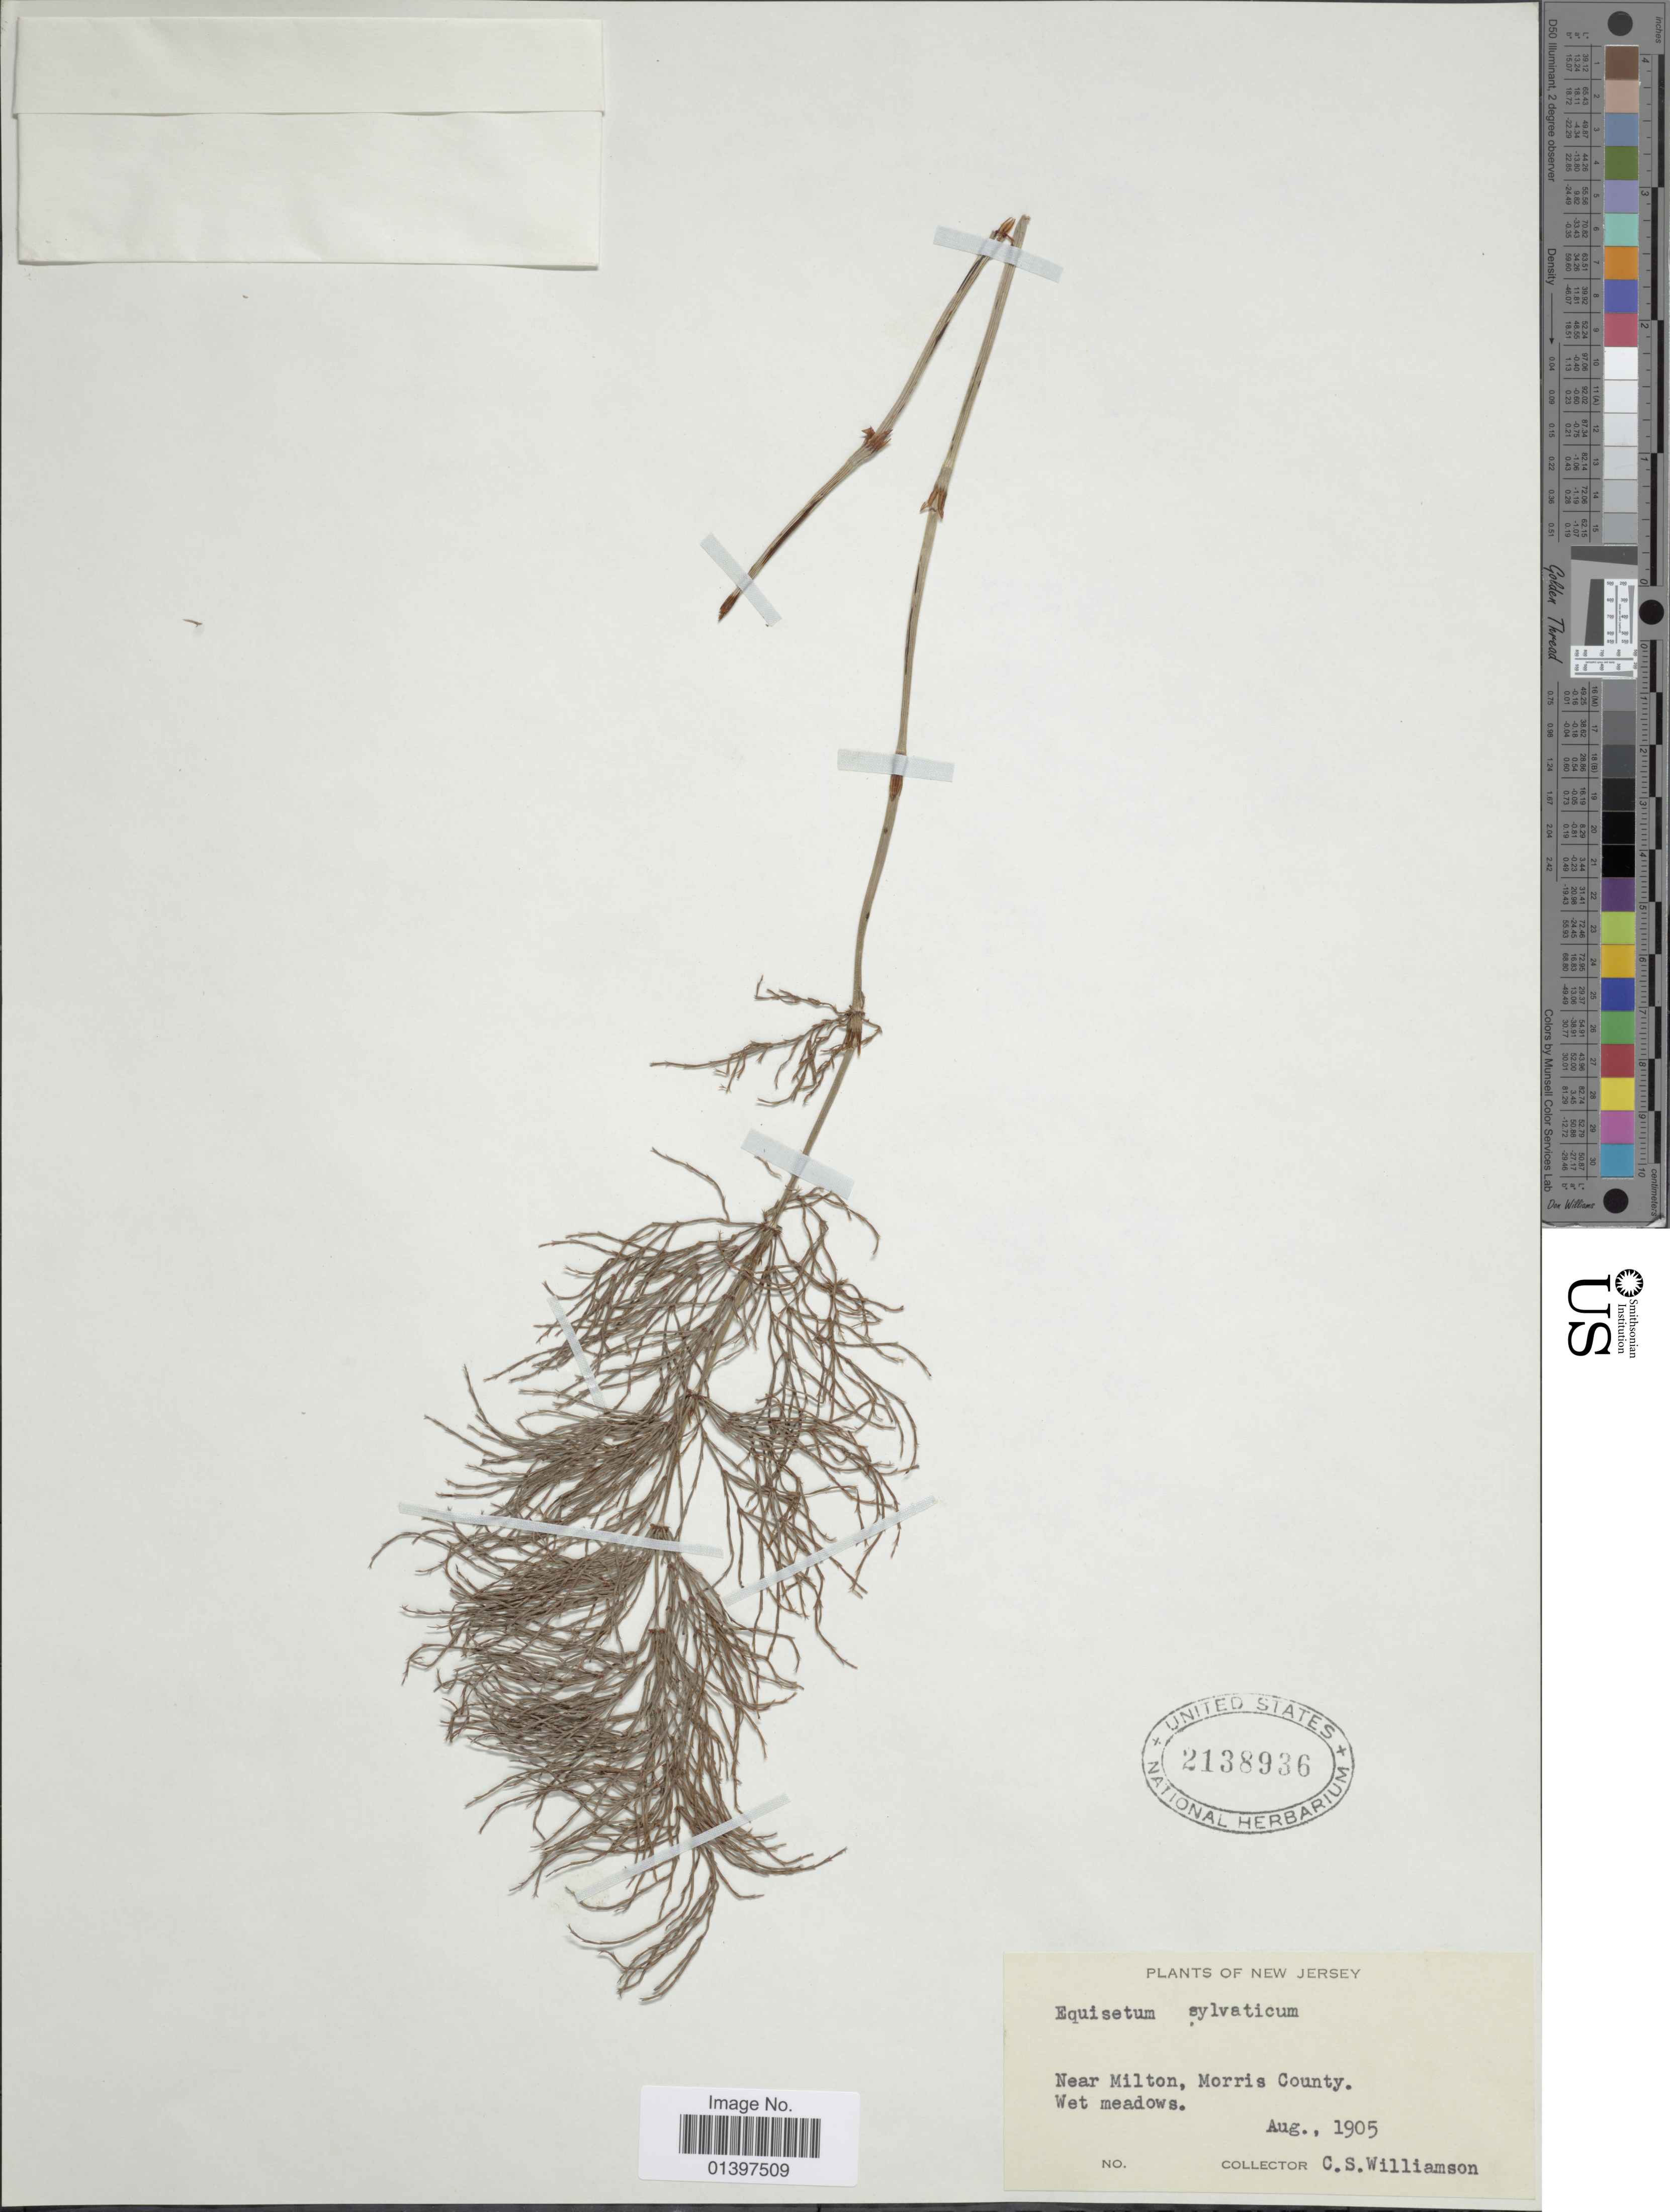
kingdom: Plantae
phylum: Tracheophyta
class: Polypodiopsida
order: Equisetales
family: Equisetaceae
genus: Equisetum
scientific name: Equisetum sylvaticum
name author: L.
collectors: C. Williamson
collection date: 1905-08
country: United States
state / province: New Jersey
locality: Near Milton, Morris County, wet meadows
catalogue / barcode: US 2138936